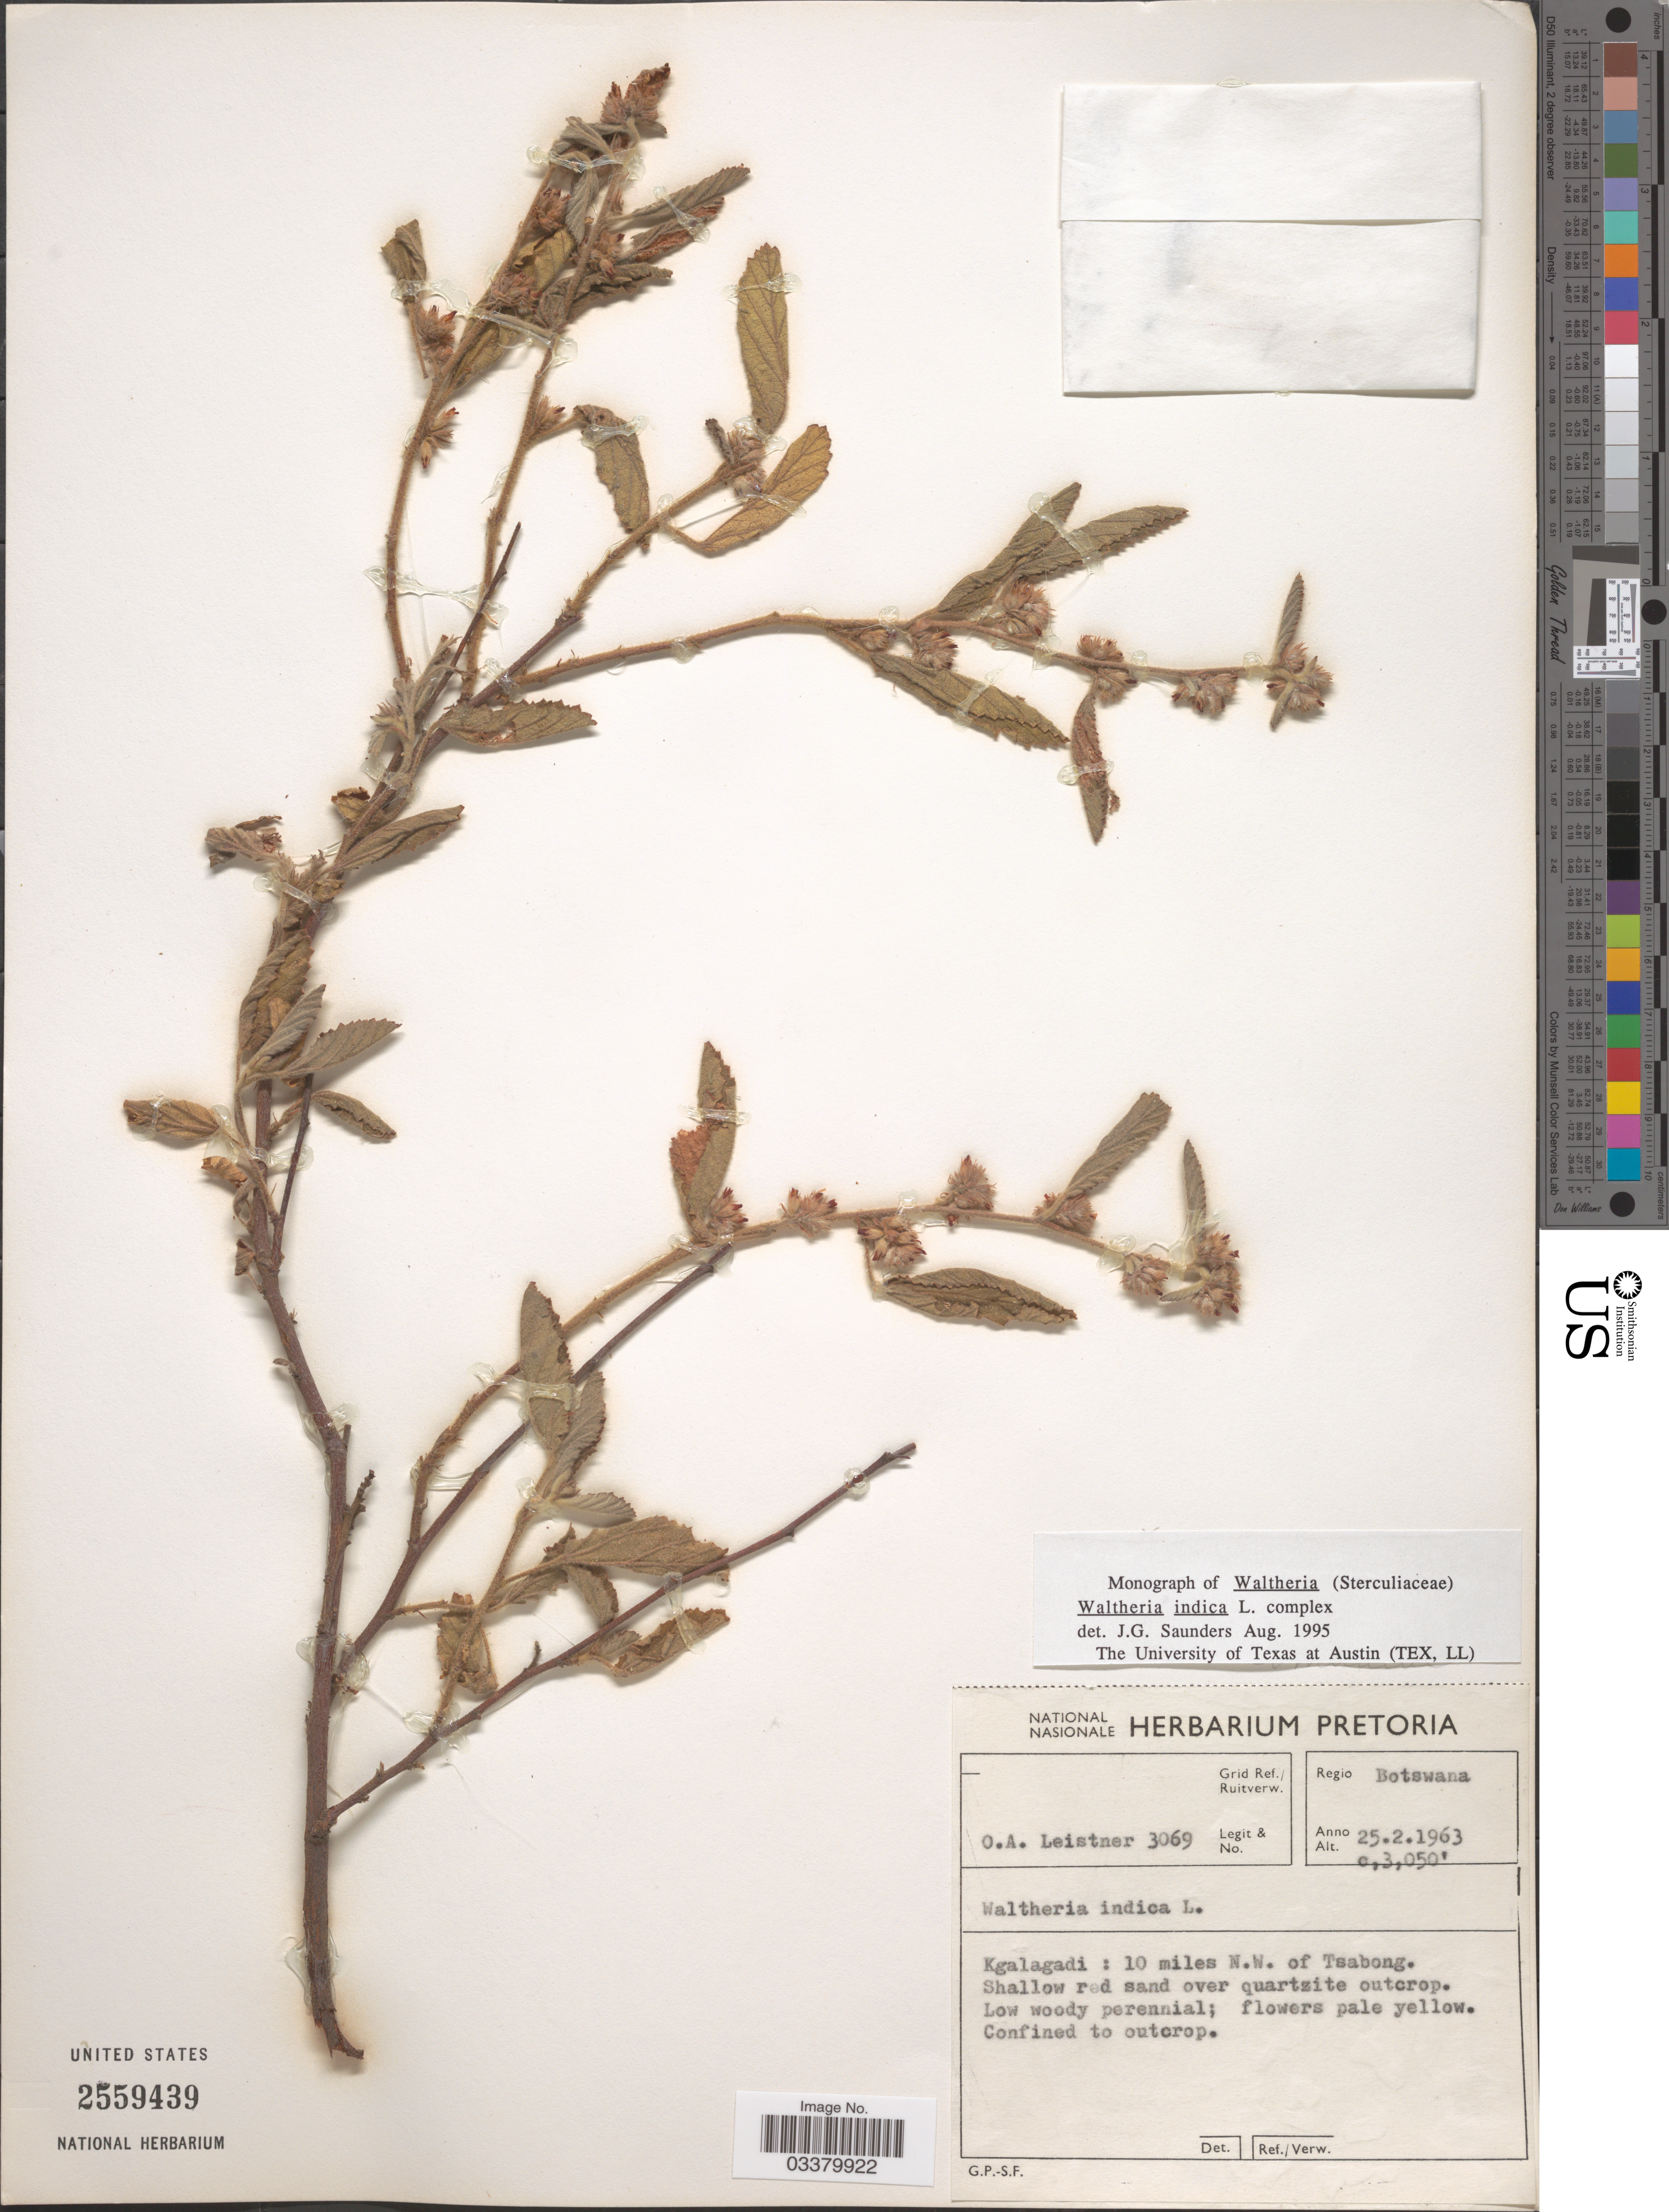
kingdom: Plantae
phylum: Tracheophyta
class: Magnoliopsida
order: Malvales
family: Malvaceae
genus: Waltheria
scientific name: Waltheria indica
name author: L.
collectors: O. A. Leistner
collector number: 3069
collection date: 1963-02-25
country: Botswana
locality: Regio Botswana, Kgalagadi: 10 miles N.W. of Tsabong.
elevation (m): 930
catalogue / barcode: US 2559439